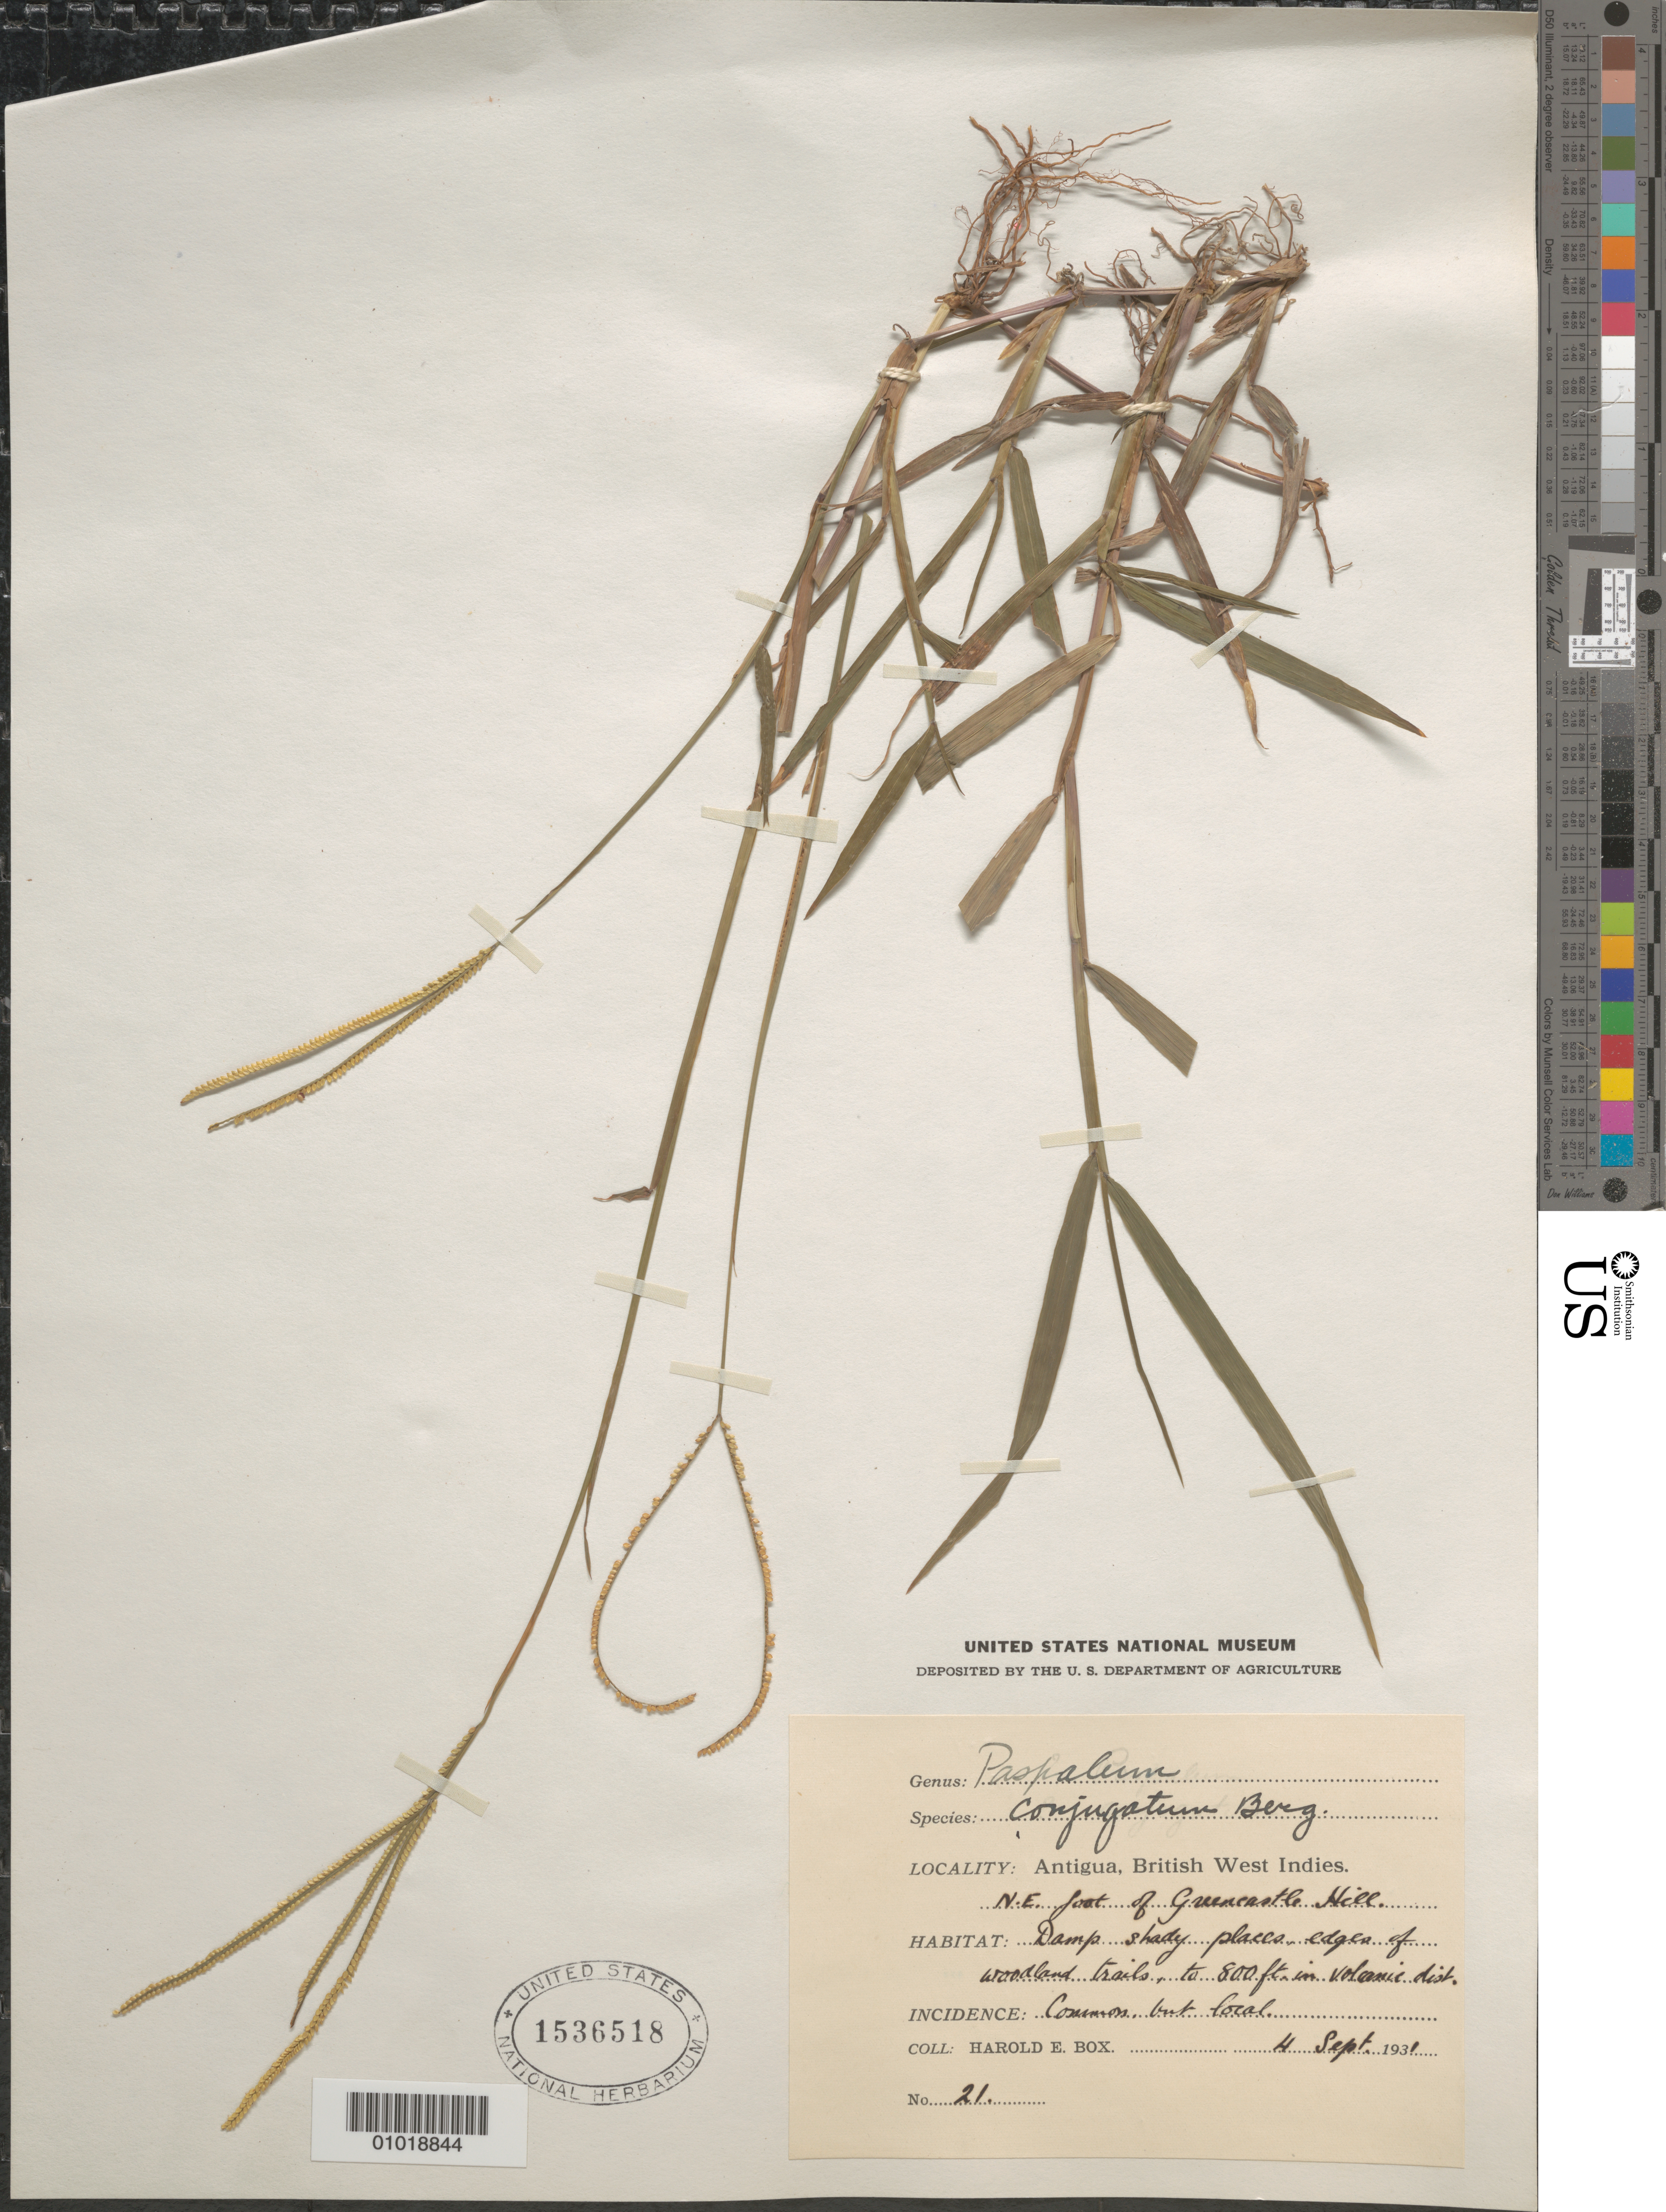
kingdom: Plantae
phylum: Tracheophyta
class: Liliopsida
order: Poales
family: Poaceae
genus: Paspalum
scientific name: Paspalum conjugatum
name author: P.J. Bergius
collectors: H. E. Box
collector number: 21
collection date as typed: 04 Sep 1931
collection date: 1931-09-04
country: Antigua and Barbuda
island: Antigua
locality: NE foot of Greencastle Hill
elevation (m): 0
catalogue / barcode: US 1536518